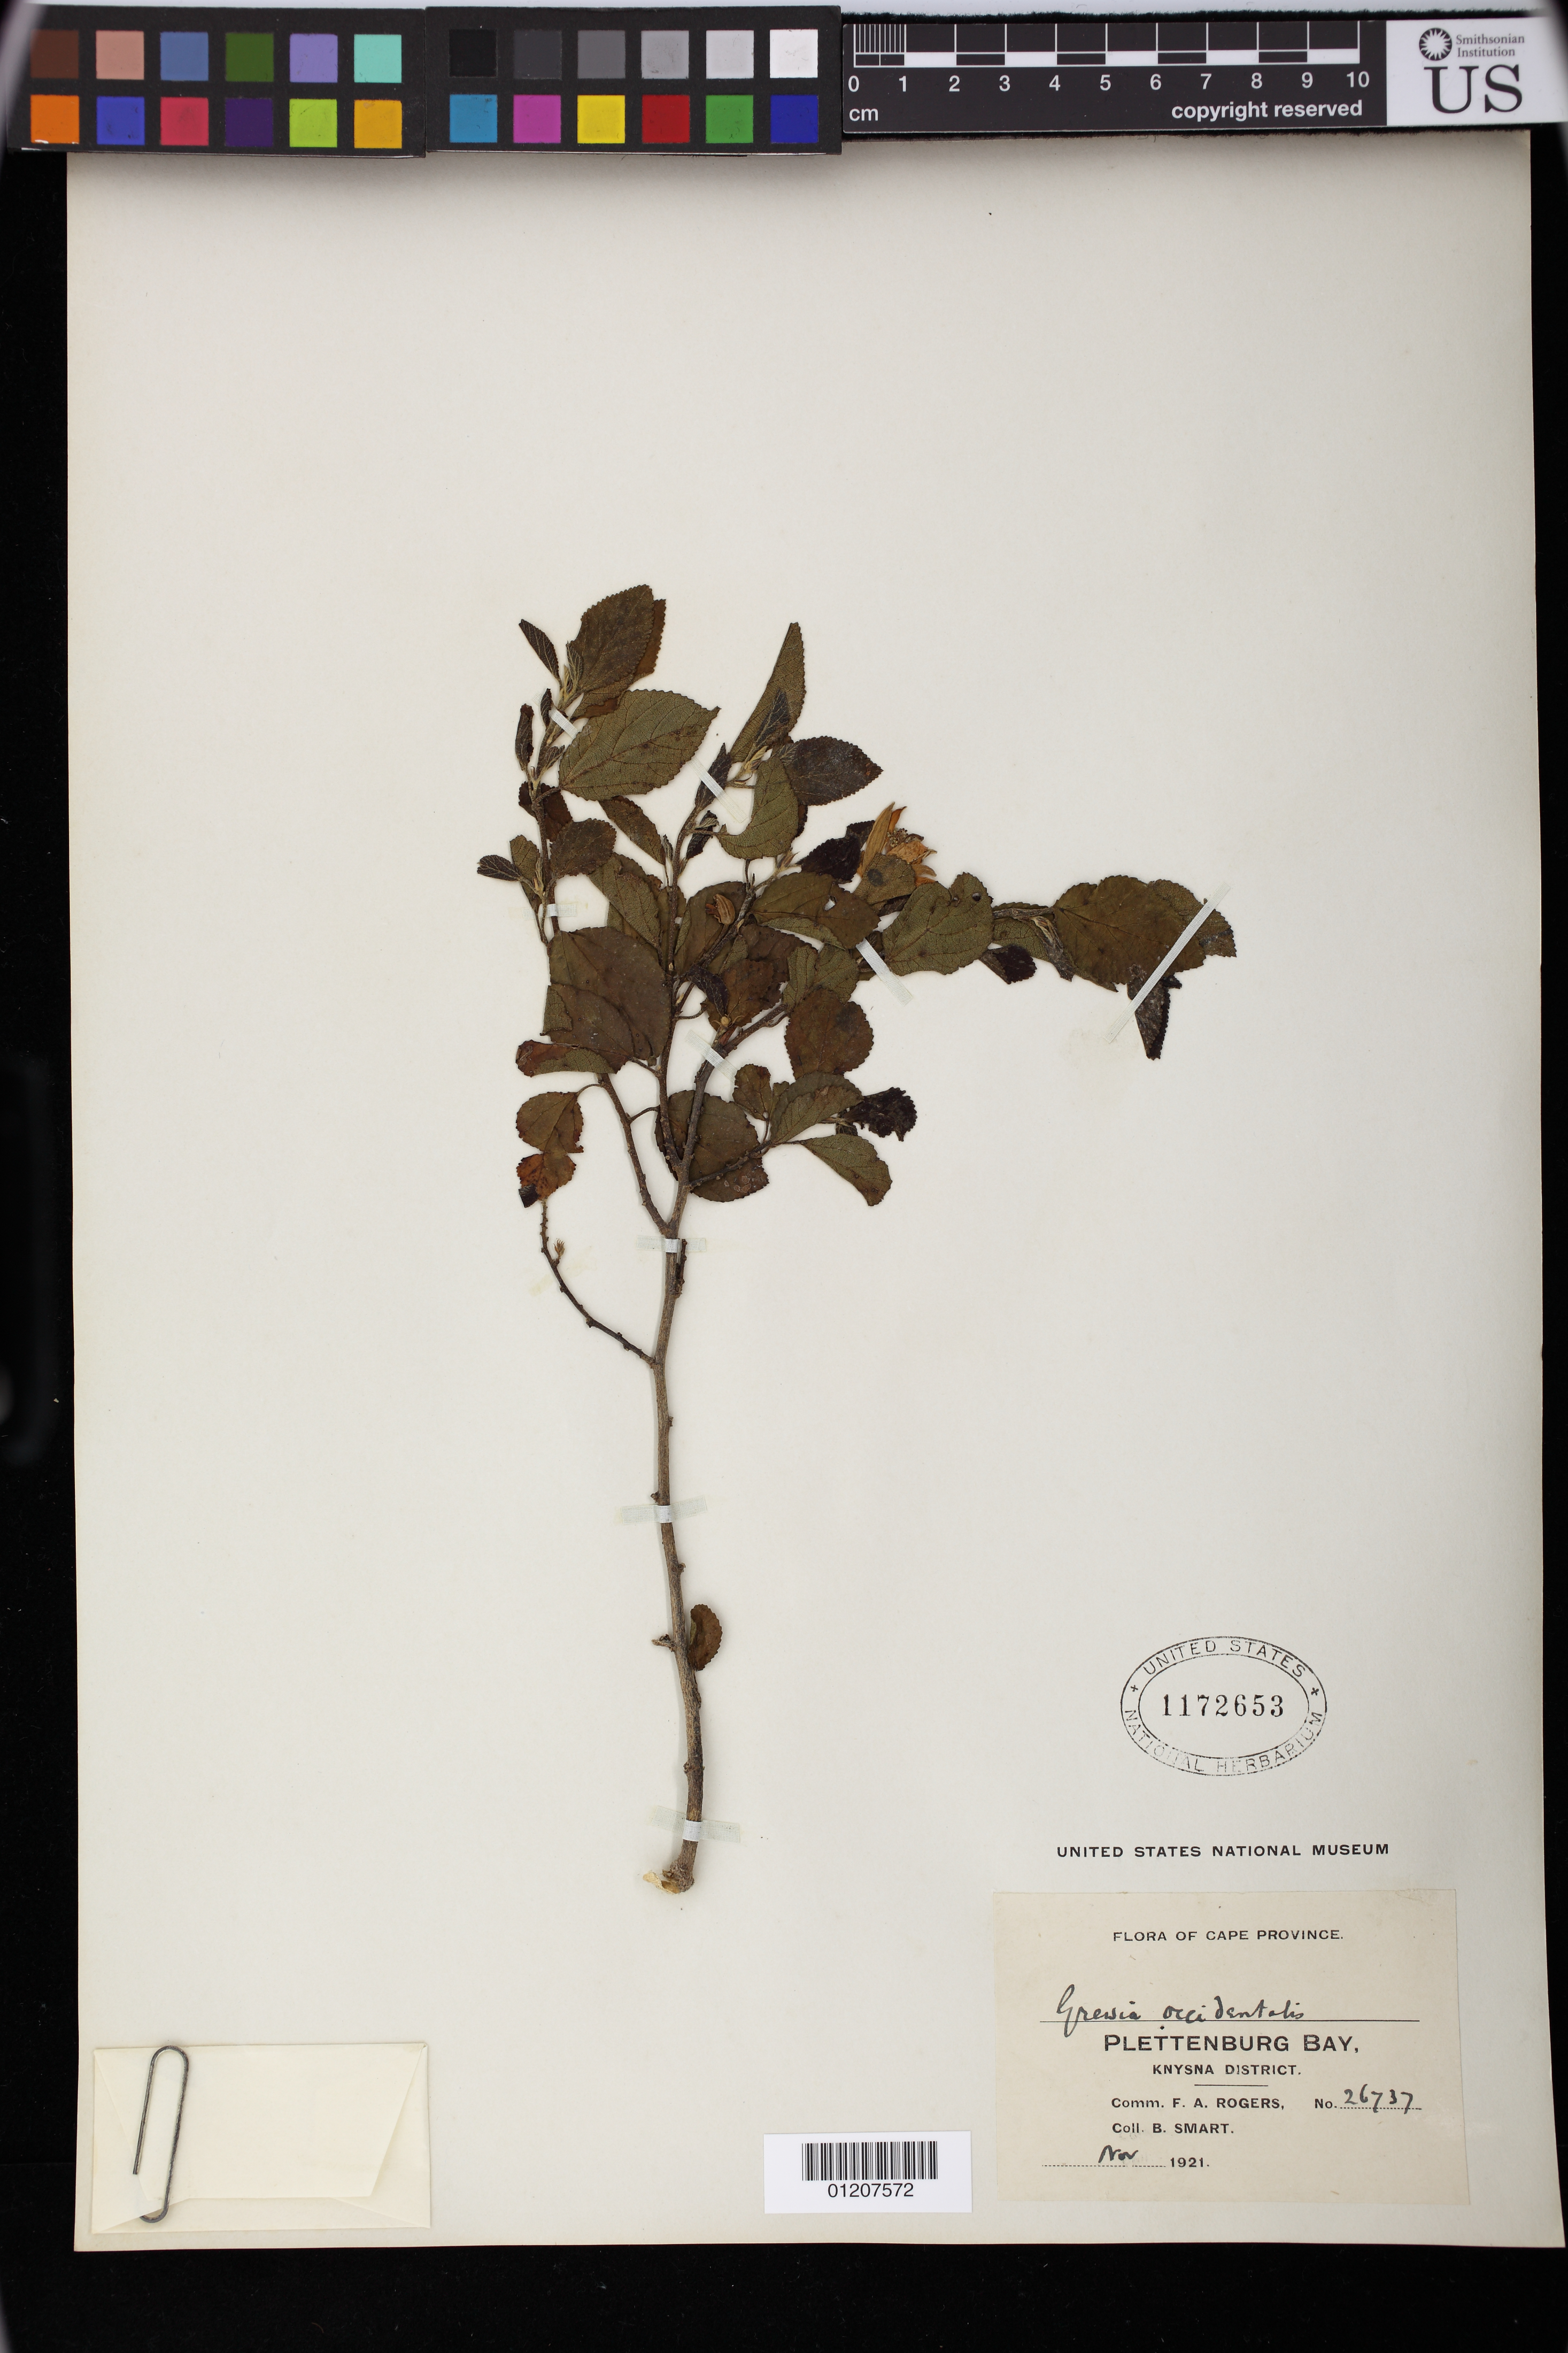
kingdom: Plantae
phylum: Tracheophyta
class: Magnoliopsida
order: Malvales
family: Malvaceae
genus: Grewia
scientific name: Grewia occidentalis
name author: L.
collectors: F. A. Rogers & B. Smart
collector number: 26737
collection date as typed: Nov 1921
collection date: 1921-11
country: South Africa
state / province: Western Cape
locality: Plettenburg Bay, Knysna District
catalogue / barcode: US 1172653